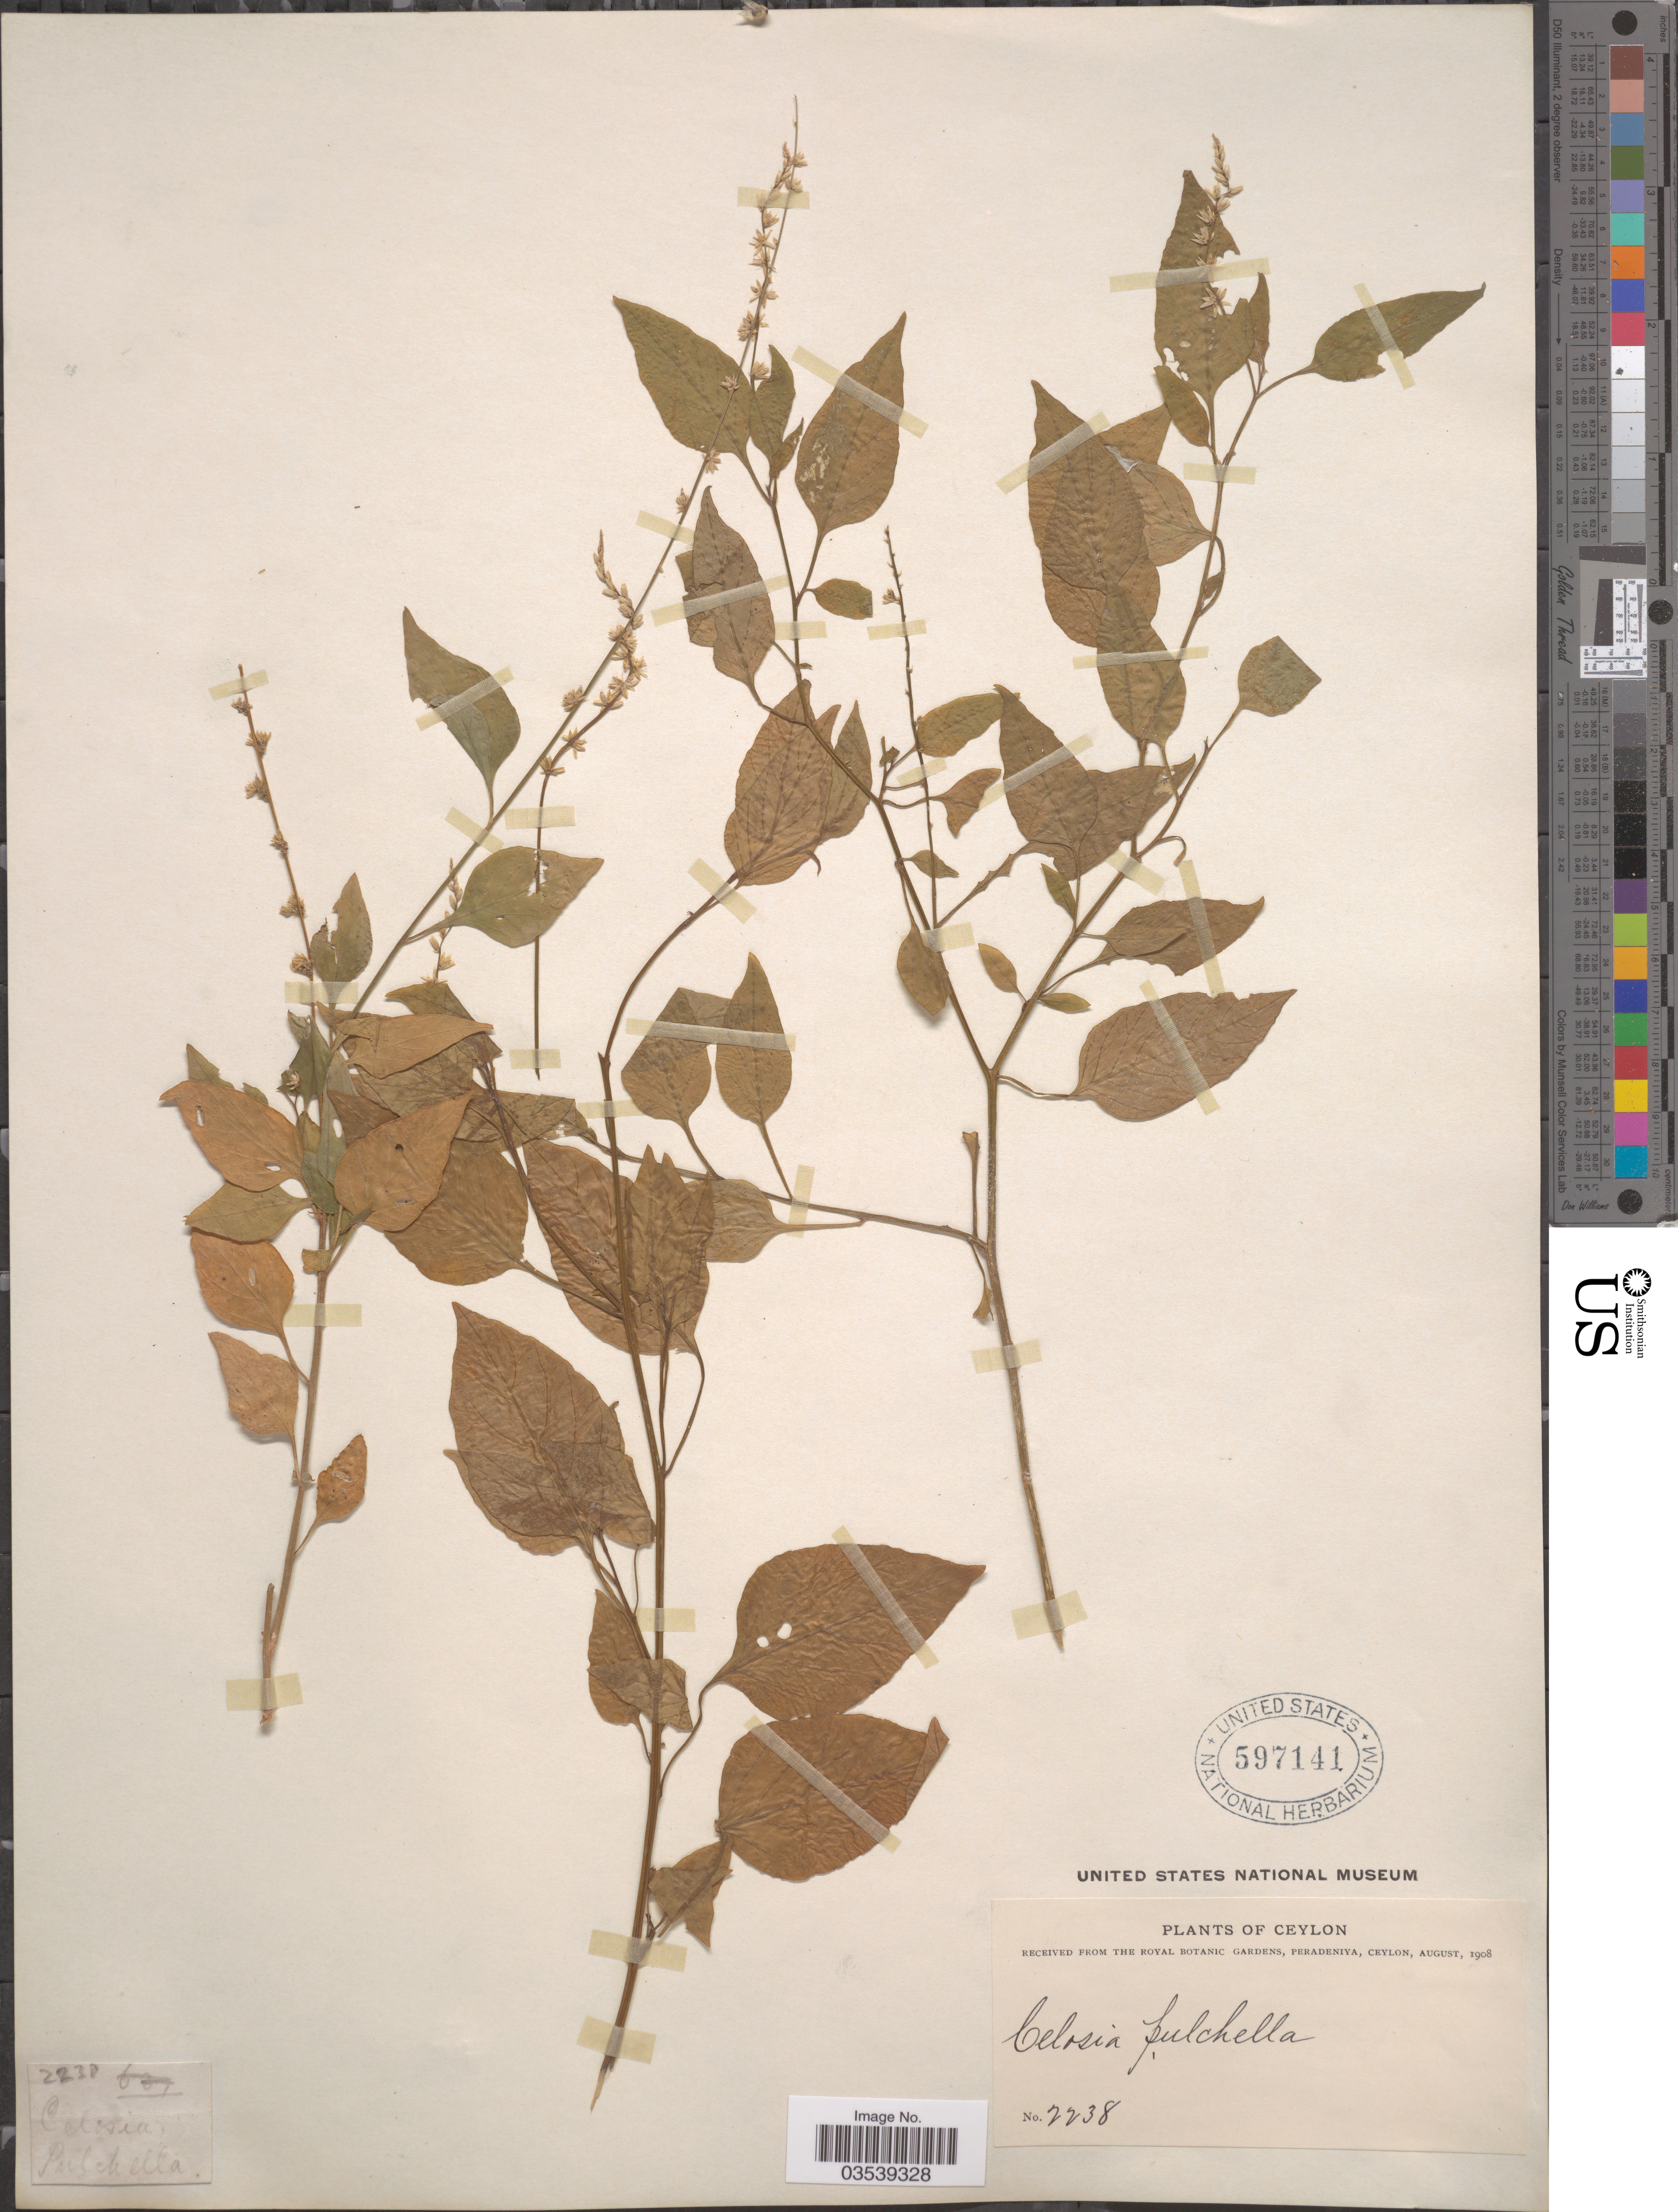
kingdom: Plantae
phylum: Tracheophyta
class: Magnoliopsida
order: Caryophyllales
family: Amaranthaceae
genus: Celosia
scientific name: Celosia pulchella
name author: Moq.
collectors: ex herb. Royal Botanic Gardens, Peradeniya, Ceylon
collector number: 2238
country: Sri Lanka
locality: Ceylon.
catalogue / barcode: US 597141